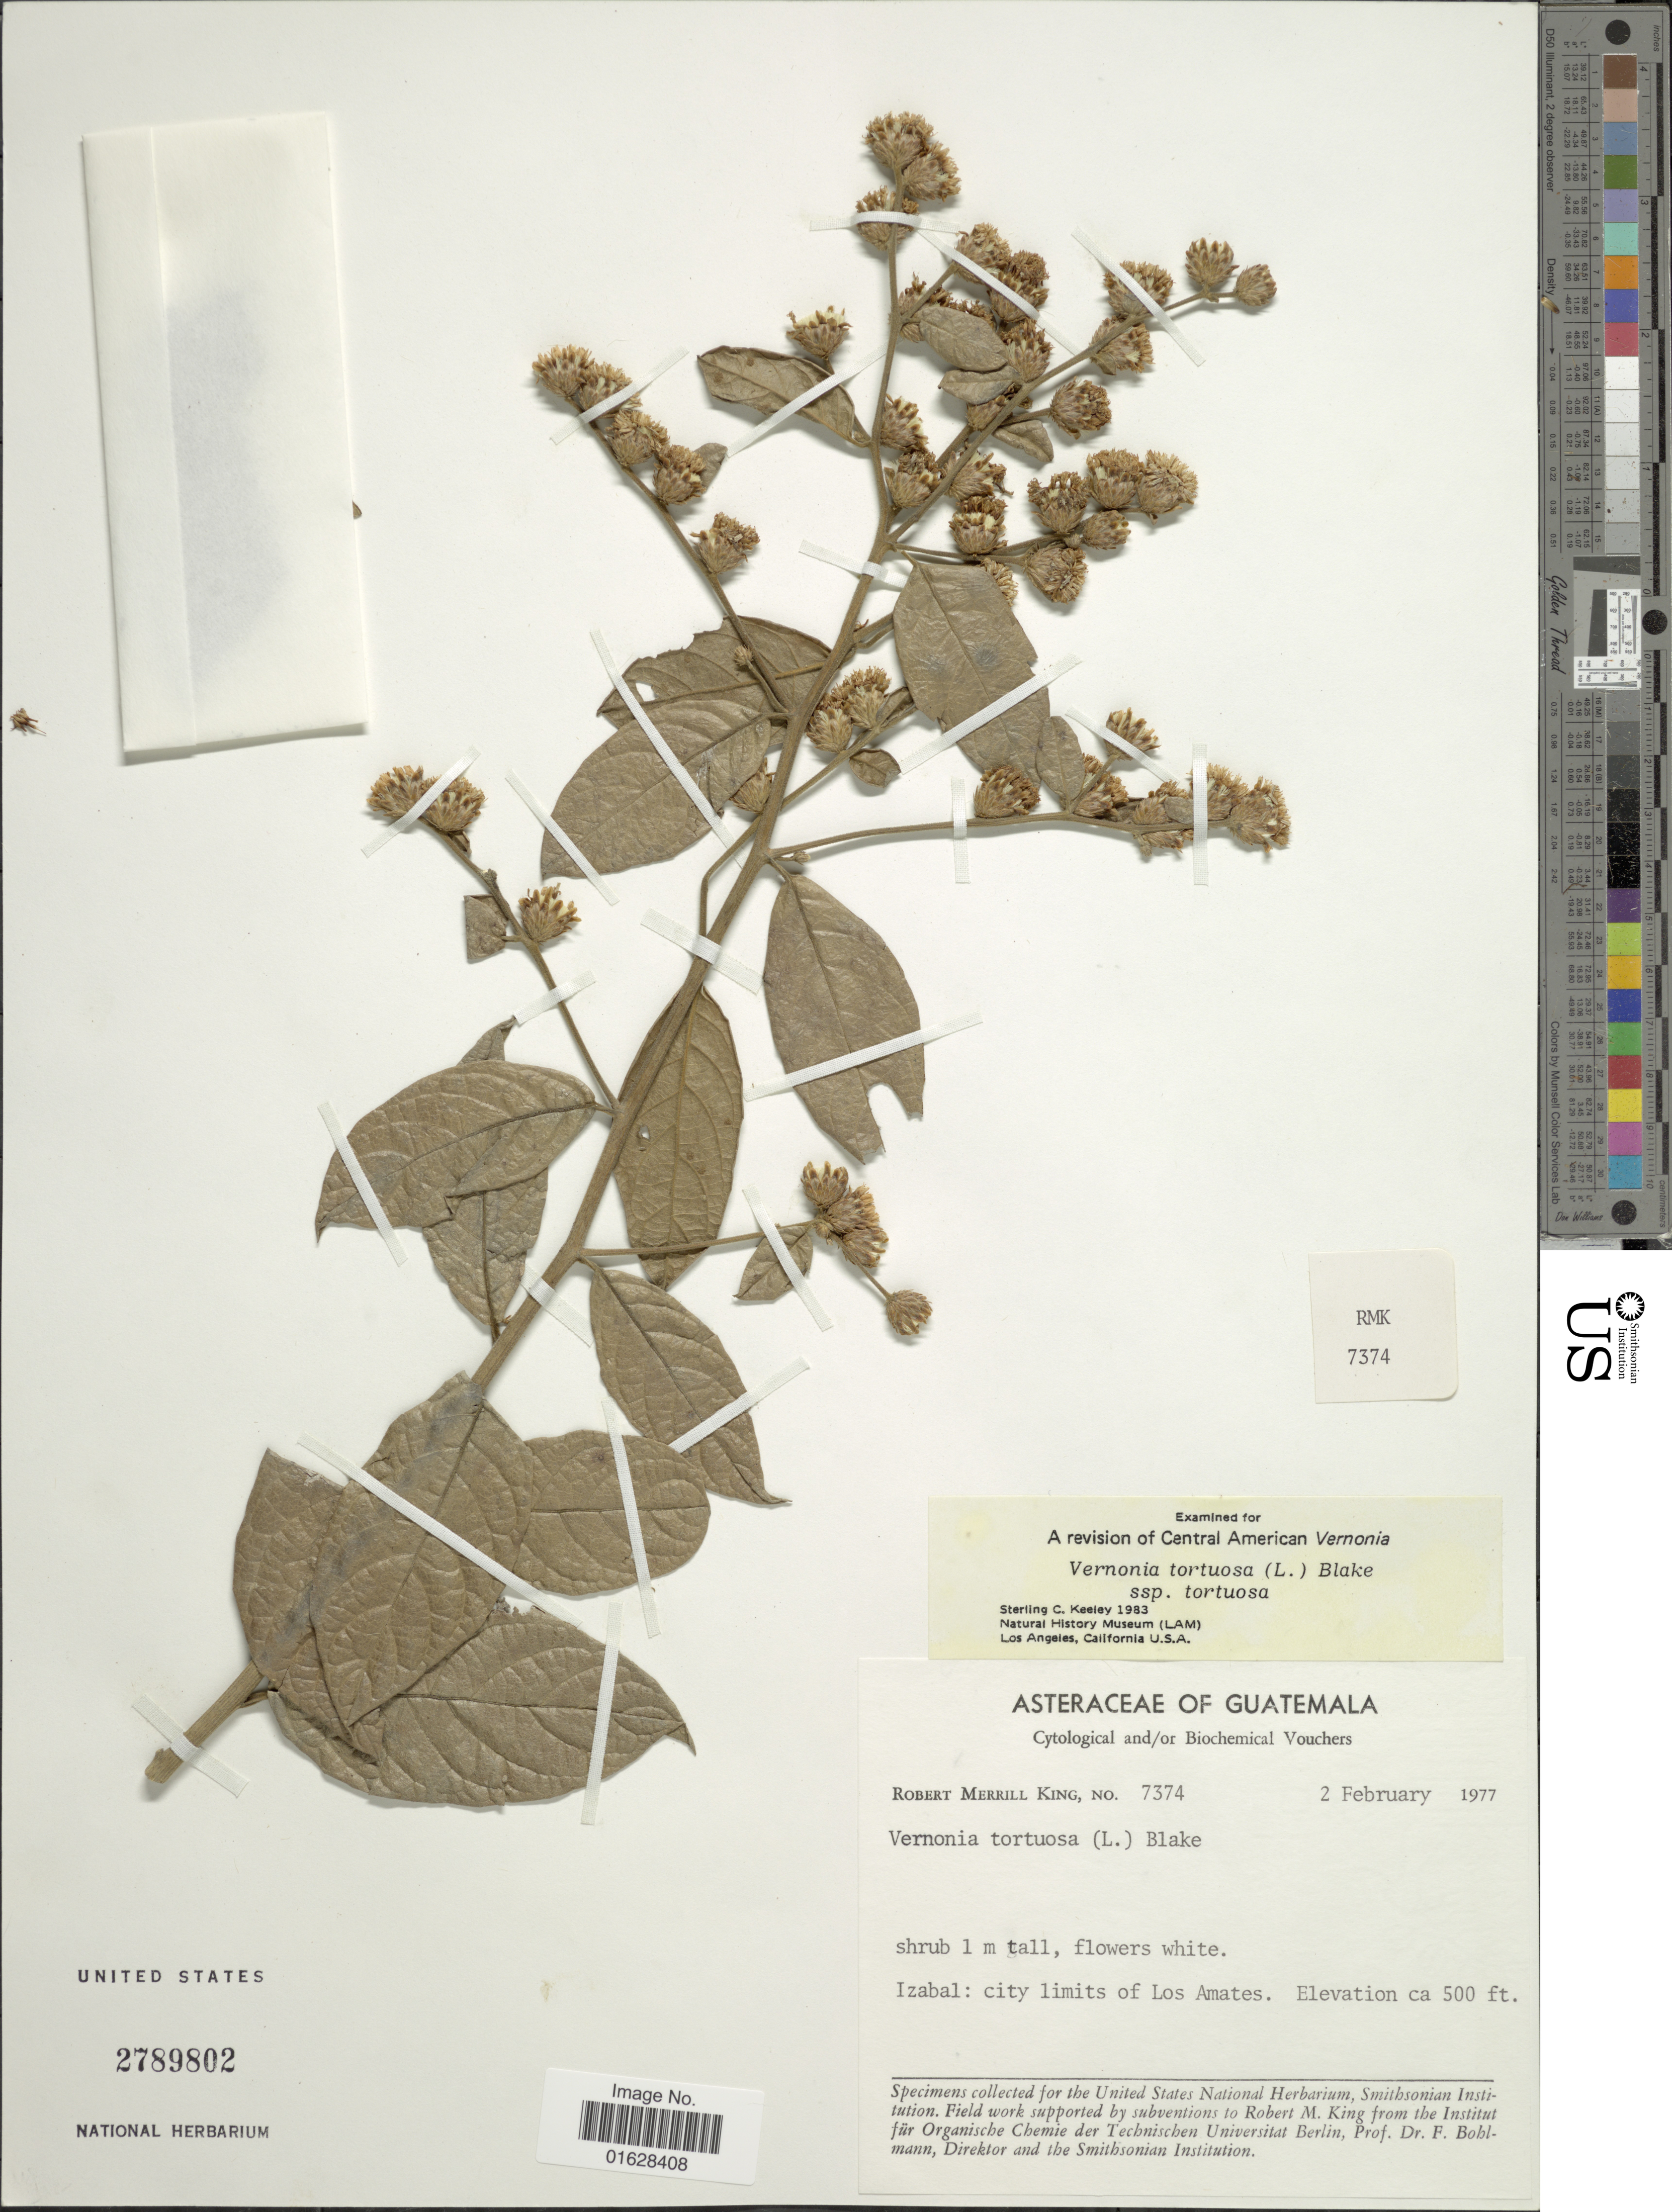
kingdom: Plantae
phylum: Tracheophyta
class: Magnoliopsida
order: Asterales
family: Asteraceae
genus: Lepidaploa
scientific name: Lepidaploa tortuosa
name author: (L.) H. Rob.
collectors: R. M. King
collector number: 7374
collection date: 1977-02-02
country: Guatemala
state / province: Izabal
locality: Asteraceae of Guatemala, Izabal, city limits of Los Amates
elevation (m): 152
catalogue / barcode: US 2789802